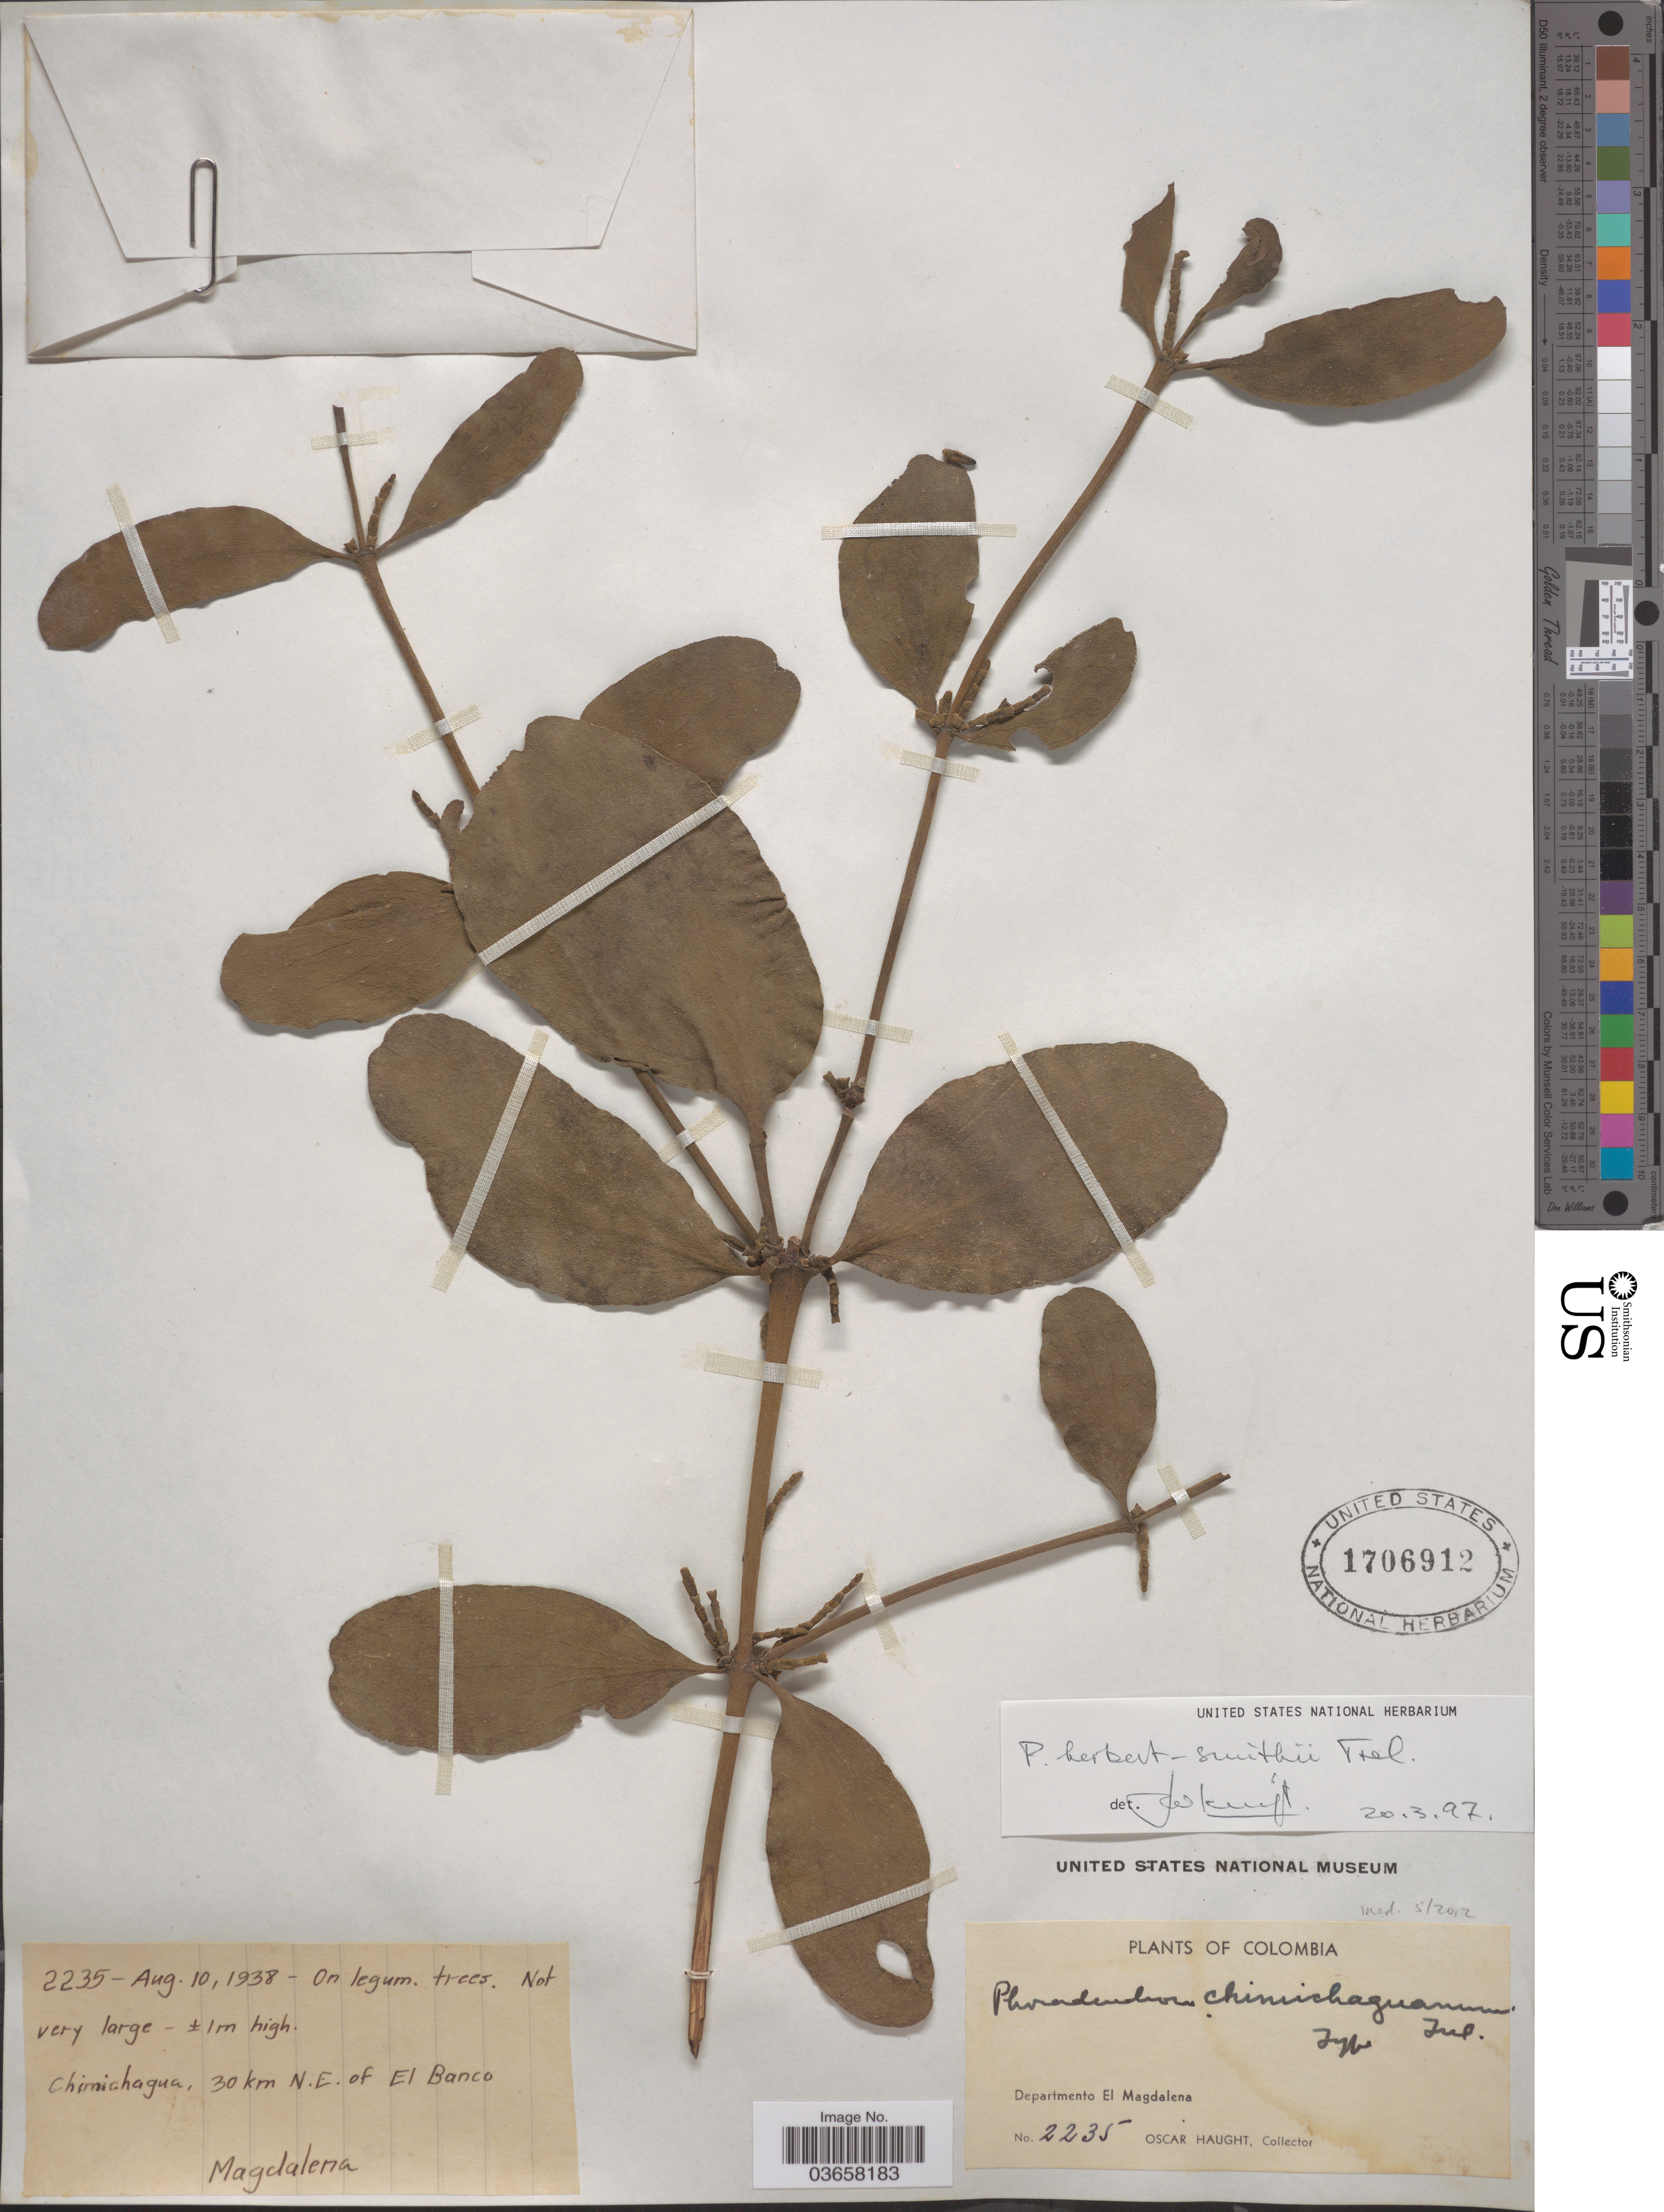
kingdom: Plantae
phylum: Tracheophyta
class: Magnoliopsida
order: Santalales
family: Viscaceae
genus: Phoradendron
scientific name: Phoradendron herbert-smithii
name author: Trel.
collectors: O. Haught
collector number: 2235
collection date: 1938-08-10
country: Colombia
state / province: Magdalena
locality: Departmento El Magdalena. Chimichagua, 30 km N. E. of El Banco.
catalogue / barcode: US 1706912